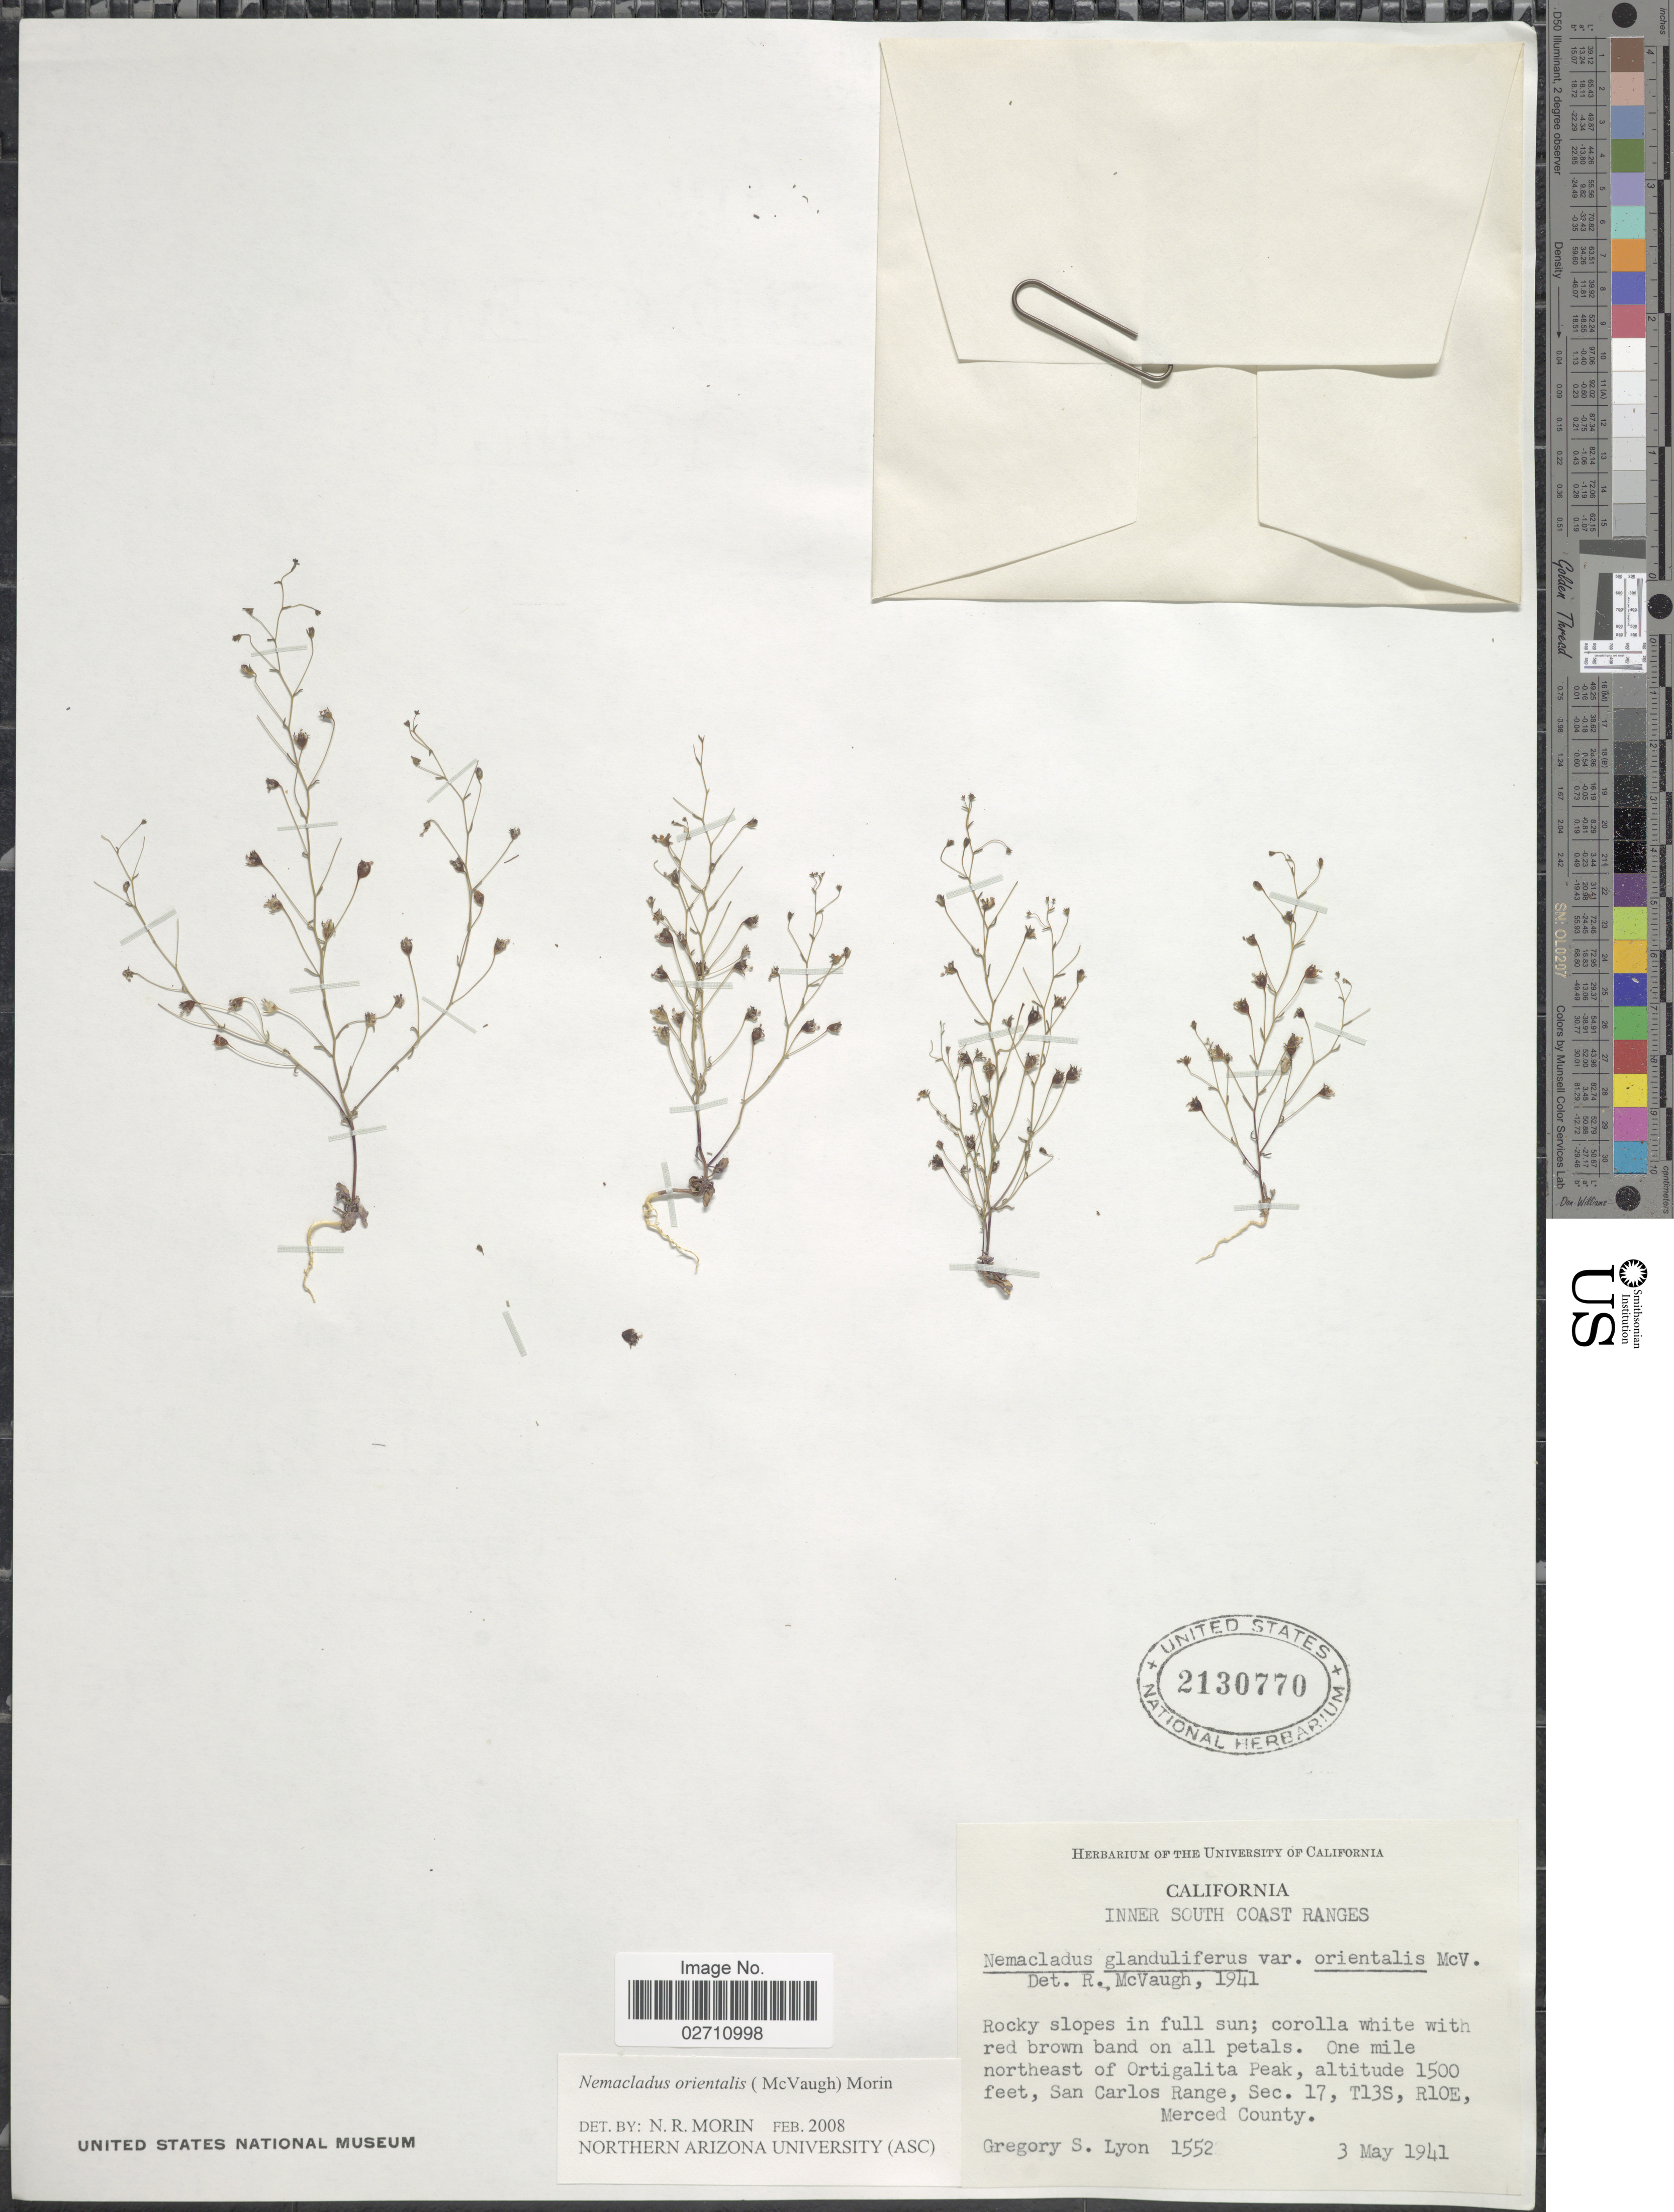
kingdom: Plantae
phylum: Tracheophyta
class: Magnoliopsida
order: Asterales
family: Campanulaceae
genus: Nemacladus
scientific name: Nemacladus orientalis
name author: (McVaugh) Morin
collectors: G. Lyon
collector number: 1552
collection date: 1941-05-03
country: United States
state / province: California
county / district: Merced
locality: Inner South Coast Ranges, One Mile northeast of Ortigalital Peak, San Carlos Range, Sec. 17, T13S, R10E, Merced County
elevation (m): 457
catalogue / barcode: US 2130770